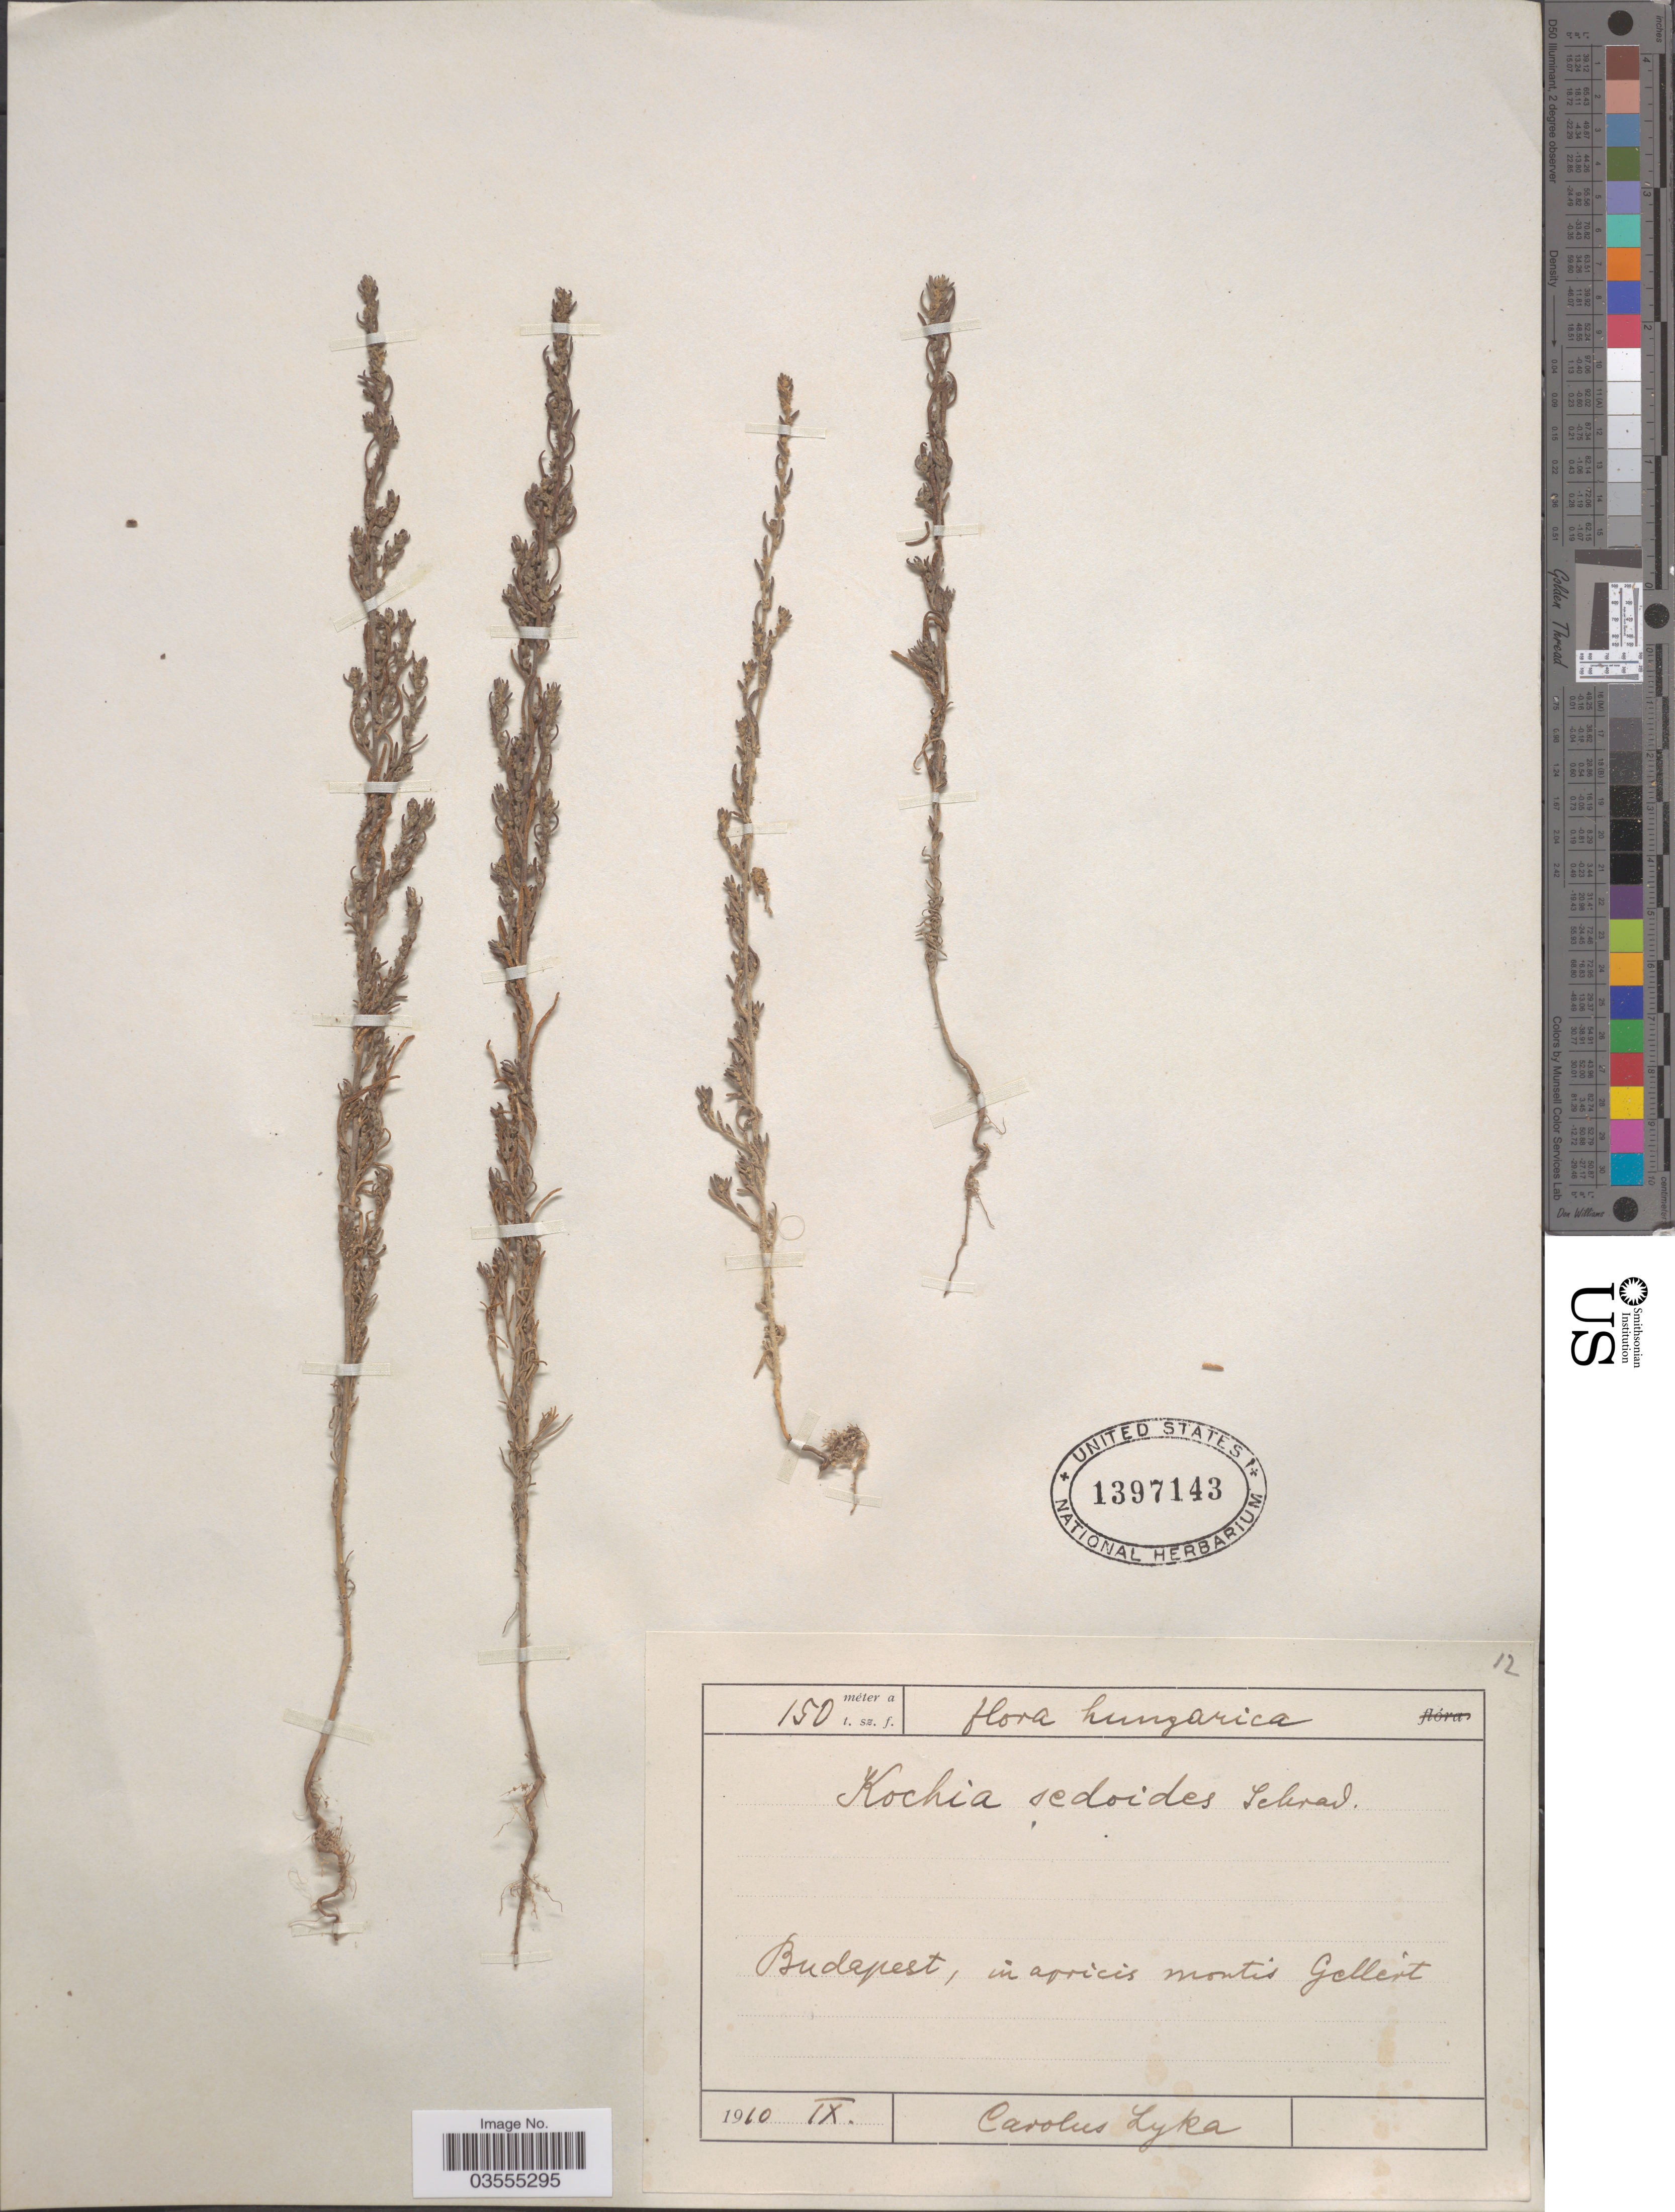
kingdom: Plantae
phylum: Tracheophyta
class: Magnoliopsida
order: Caryophyllales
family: Amaranthaceae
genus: Grubovia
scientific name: Grubovia sedoides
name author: (Pall.) G.L. Chu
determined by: Strong, Mark T., (BOT), Smithsonian Institution - National Museum of Natural History (UNITED STATES)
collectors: C. Lyka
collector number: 12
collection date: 1910-09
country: Hungary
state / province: Budapest, Capital District of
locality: Hungarica. Budapest, in apricis montis Gellert.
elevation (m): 150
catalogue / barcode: US 1397143